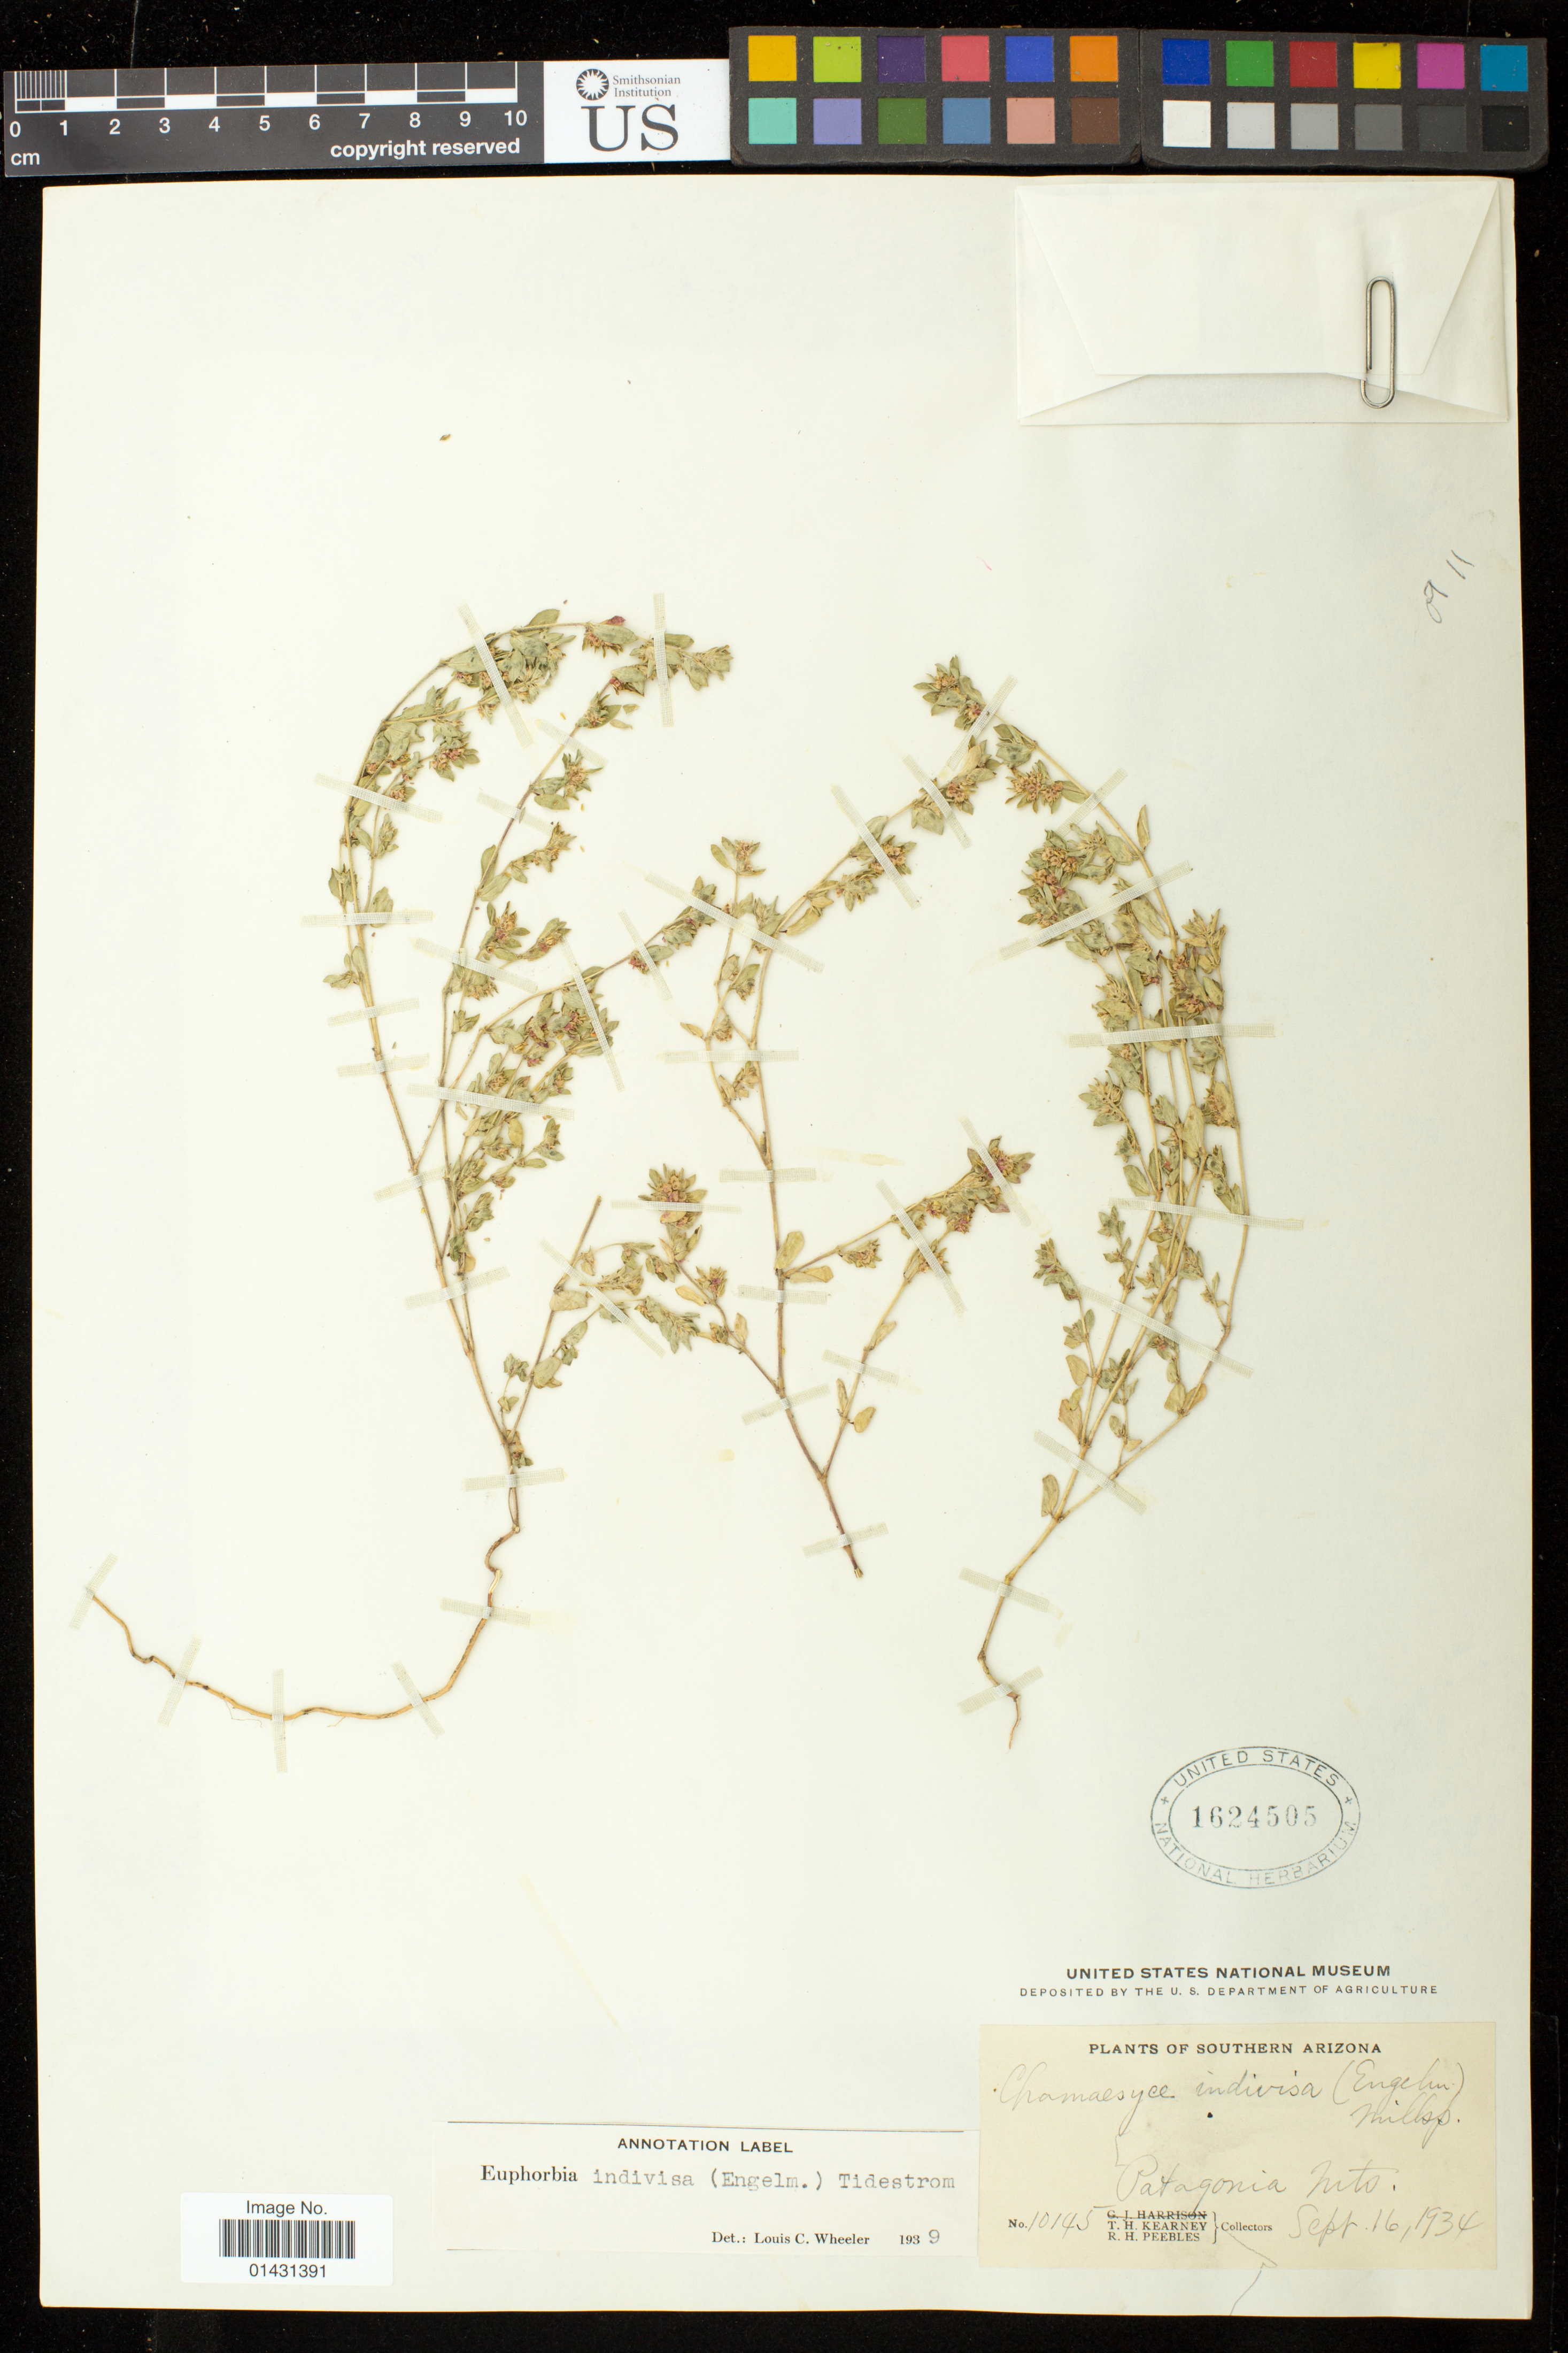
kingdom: Plantae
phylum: Tracheophyta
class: Magnoliopsida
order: Malpighiales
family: Euphorbiaceae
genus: Euphorbia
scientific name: Euphorbia indivisa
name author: (Engelm.) Tidestr.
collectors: T. H. Kearney & R. H. Peebles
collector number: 10145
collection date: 1934-09-16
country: United States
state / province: Arizona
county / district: Santa Cruz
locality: Patagonia Mts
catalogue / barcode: US 1624505